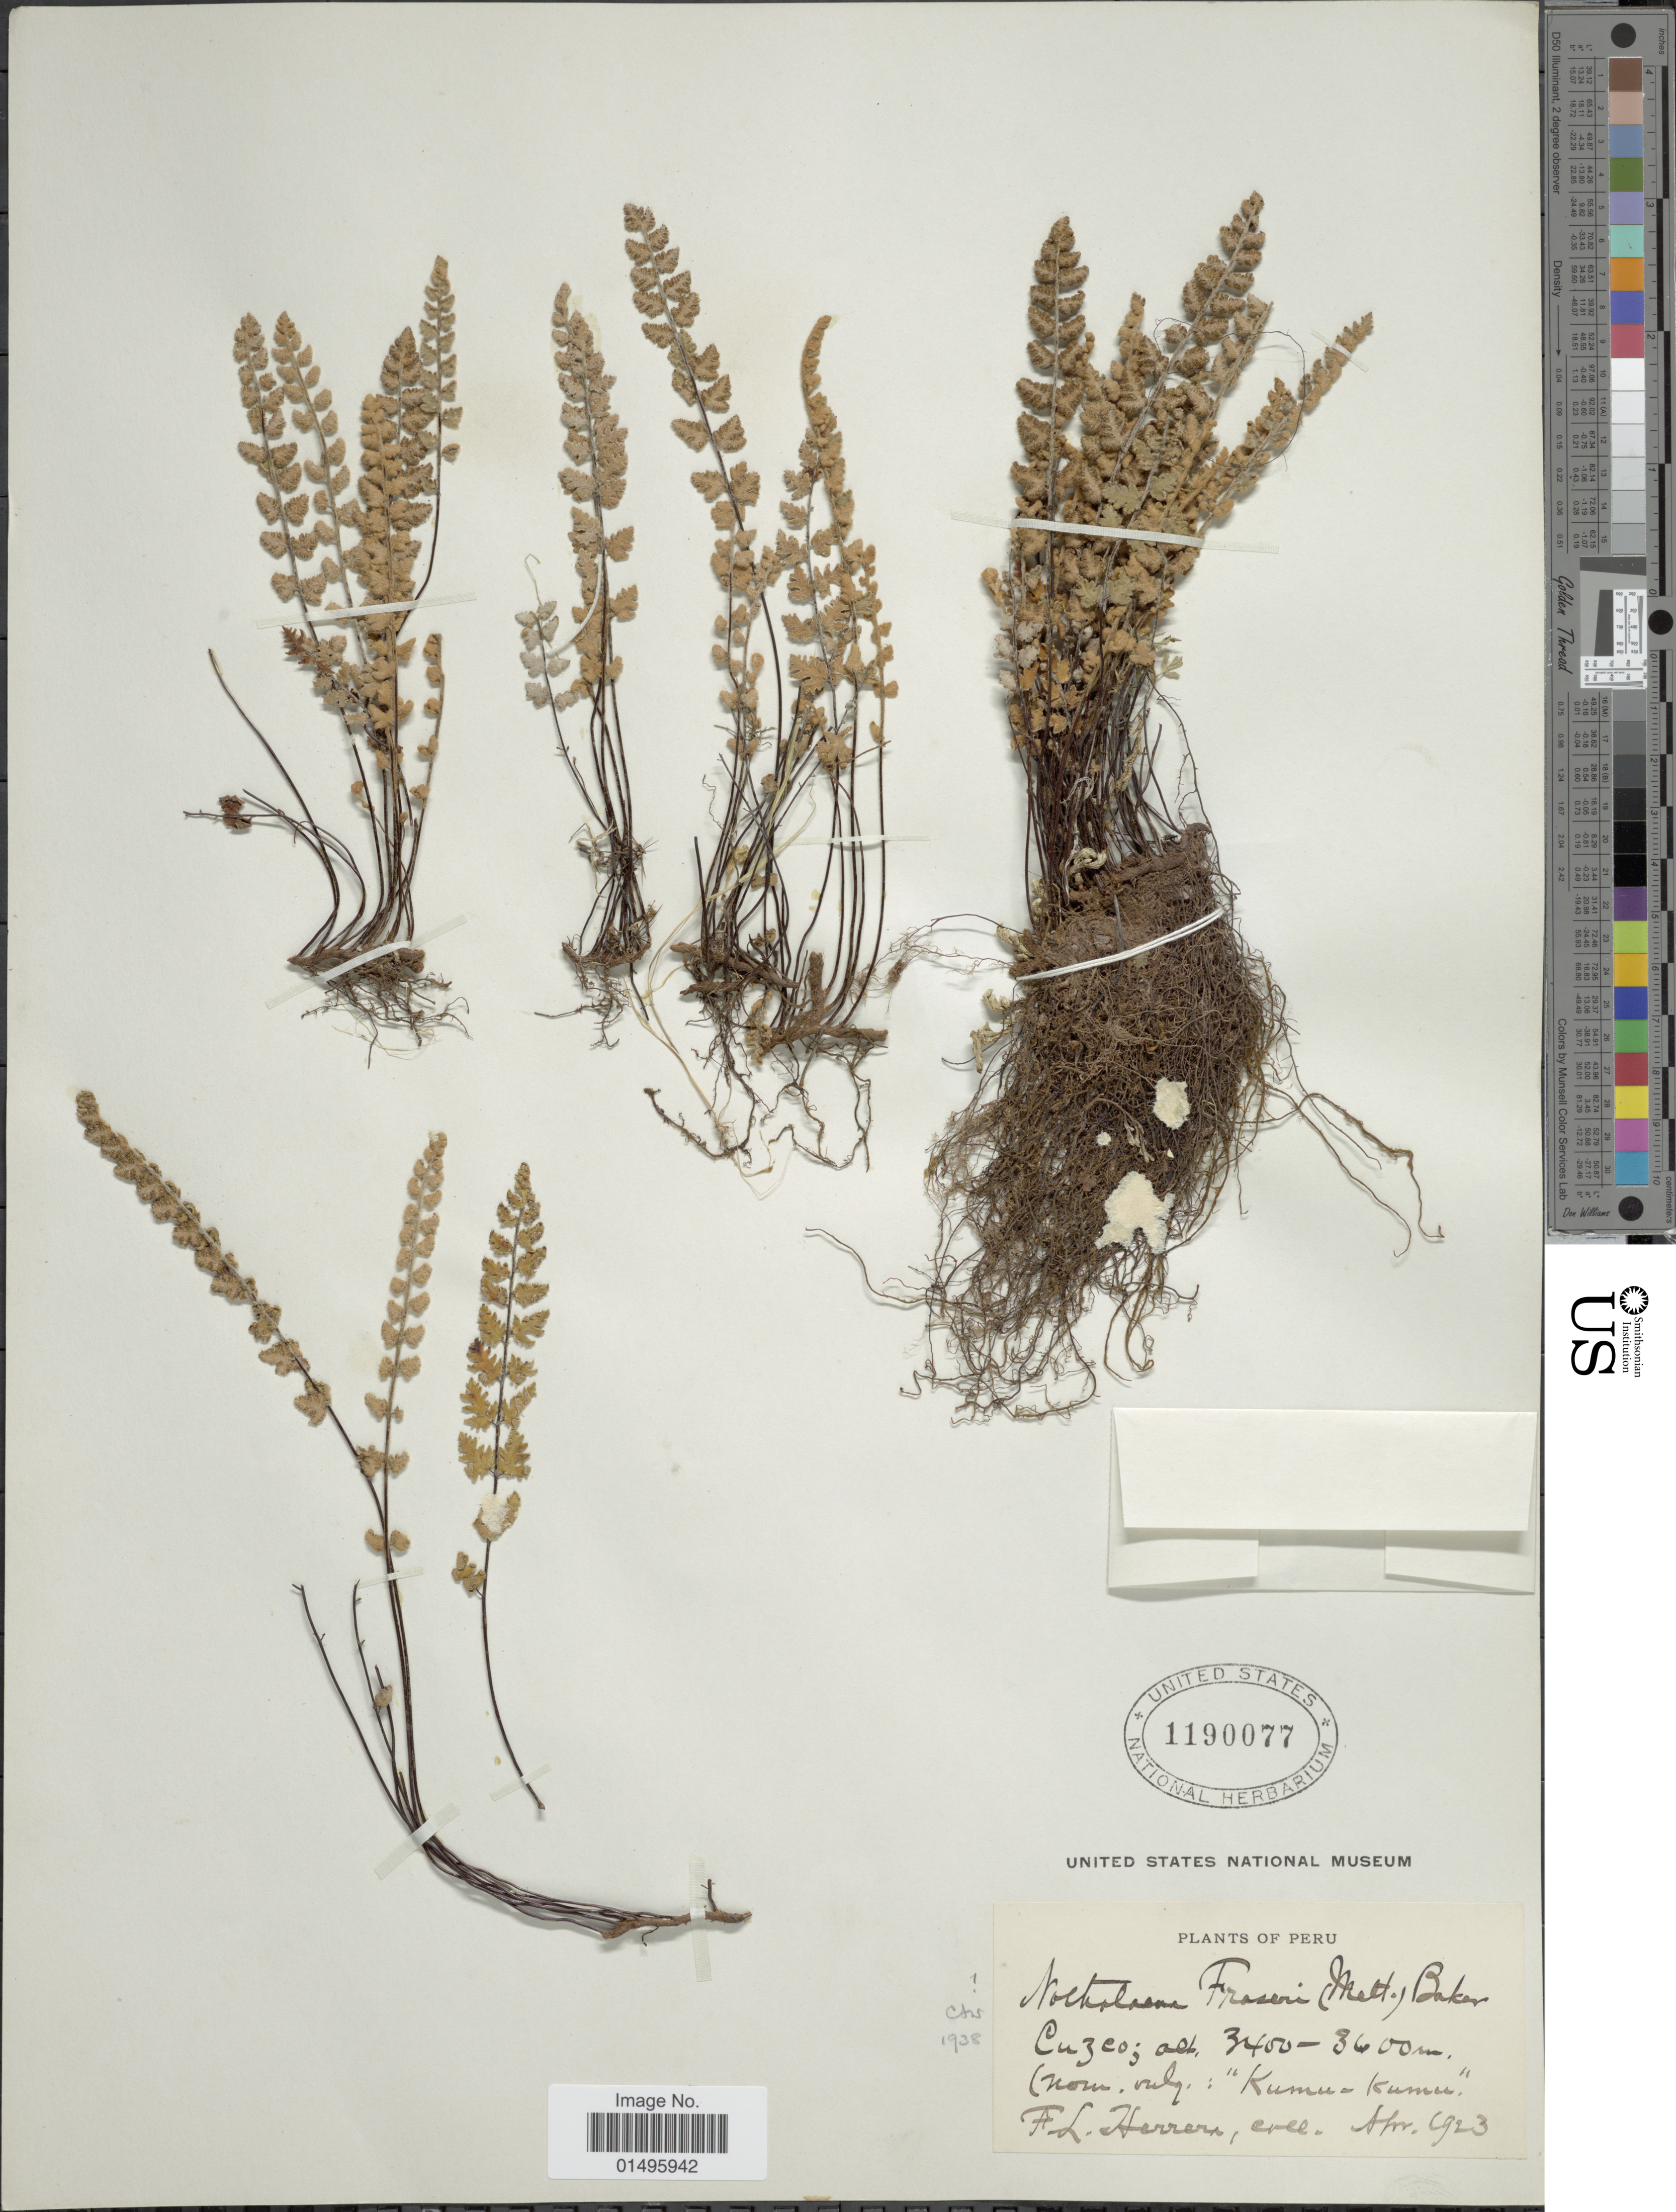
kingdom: Plantae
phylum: Tracheophyta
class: Polypodiopsida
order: Polypodiales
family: Pteridaceae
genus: Notholaena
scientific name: Notholaena fraseri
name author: (Mett.) Baker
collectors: F. L. Herrera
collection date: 1923-04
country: Peru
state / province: Cusco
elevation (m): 3400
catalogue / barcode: US 1190077